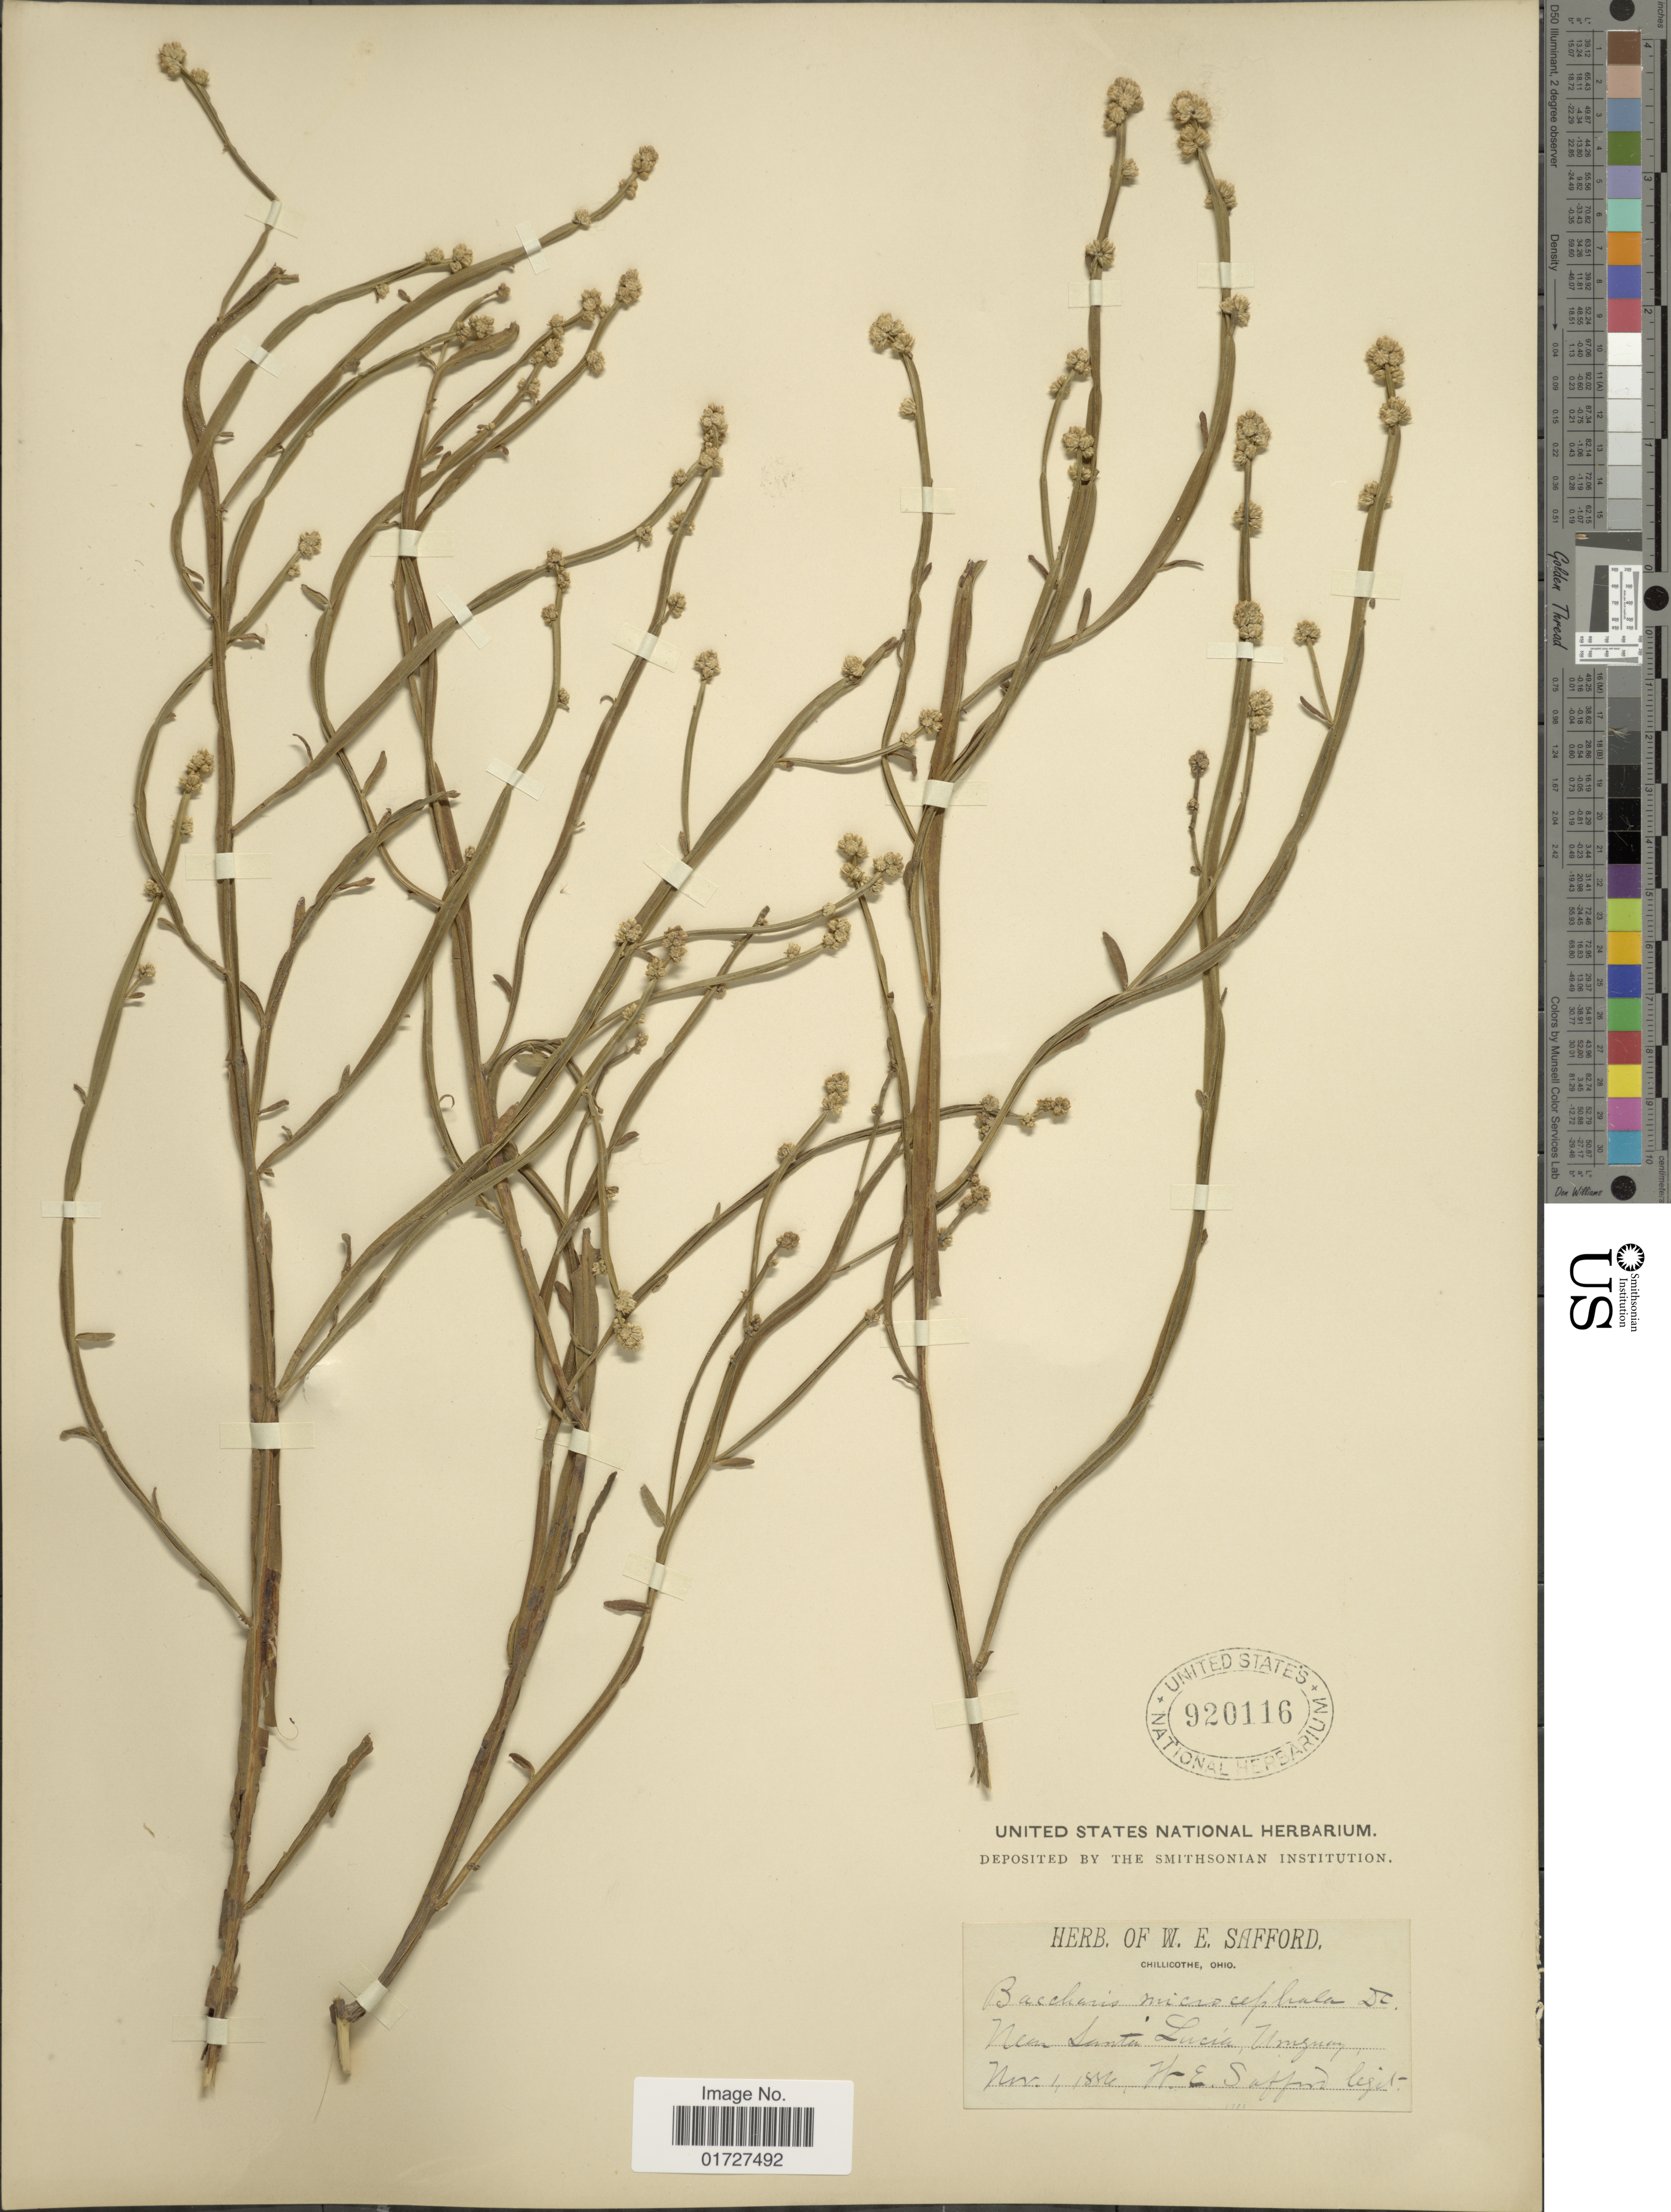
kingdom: Plantae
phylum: Tracheophyta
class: Magnoliopsida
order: Asterales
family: Asteraceae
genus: Baccharis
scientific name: Baccharis microcephala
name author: (Less.) DC.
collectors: W. E. Safford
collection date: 1884-11-04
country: Uruguay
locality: Near Sanrta Lucia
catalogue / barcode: US 920116